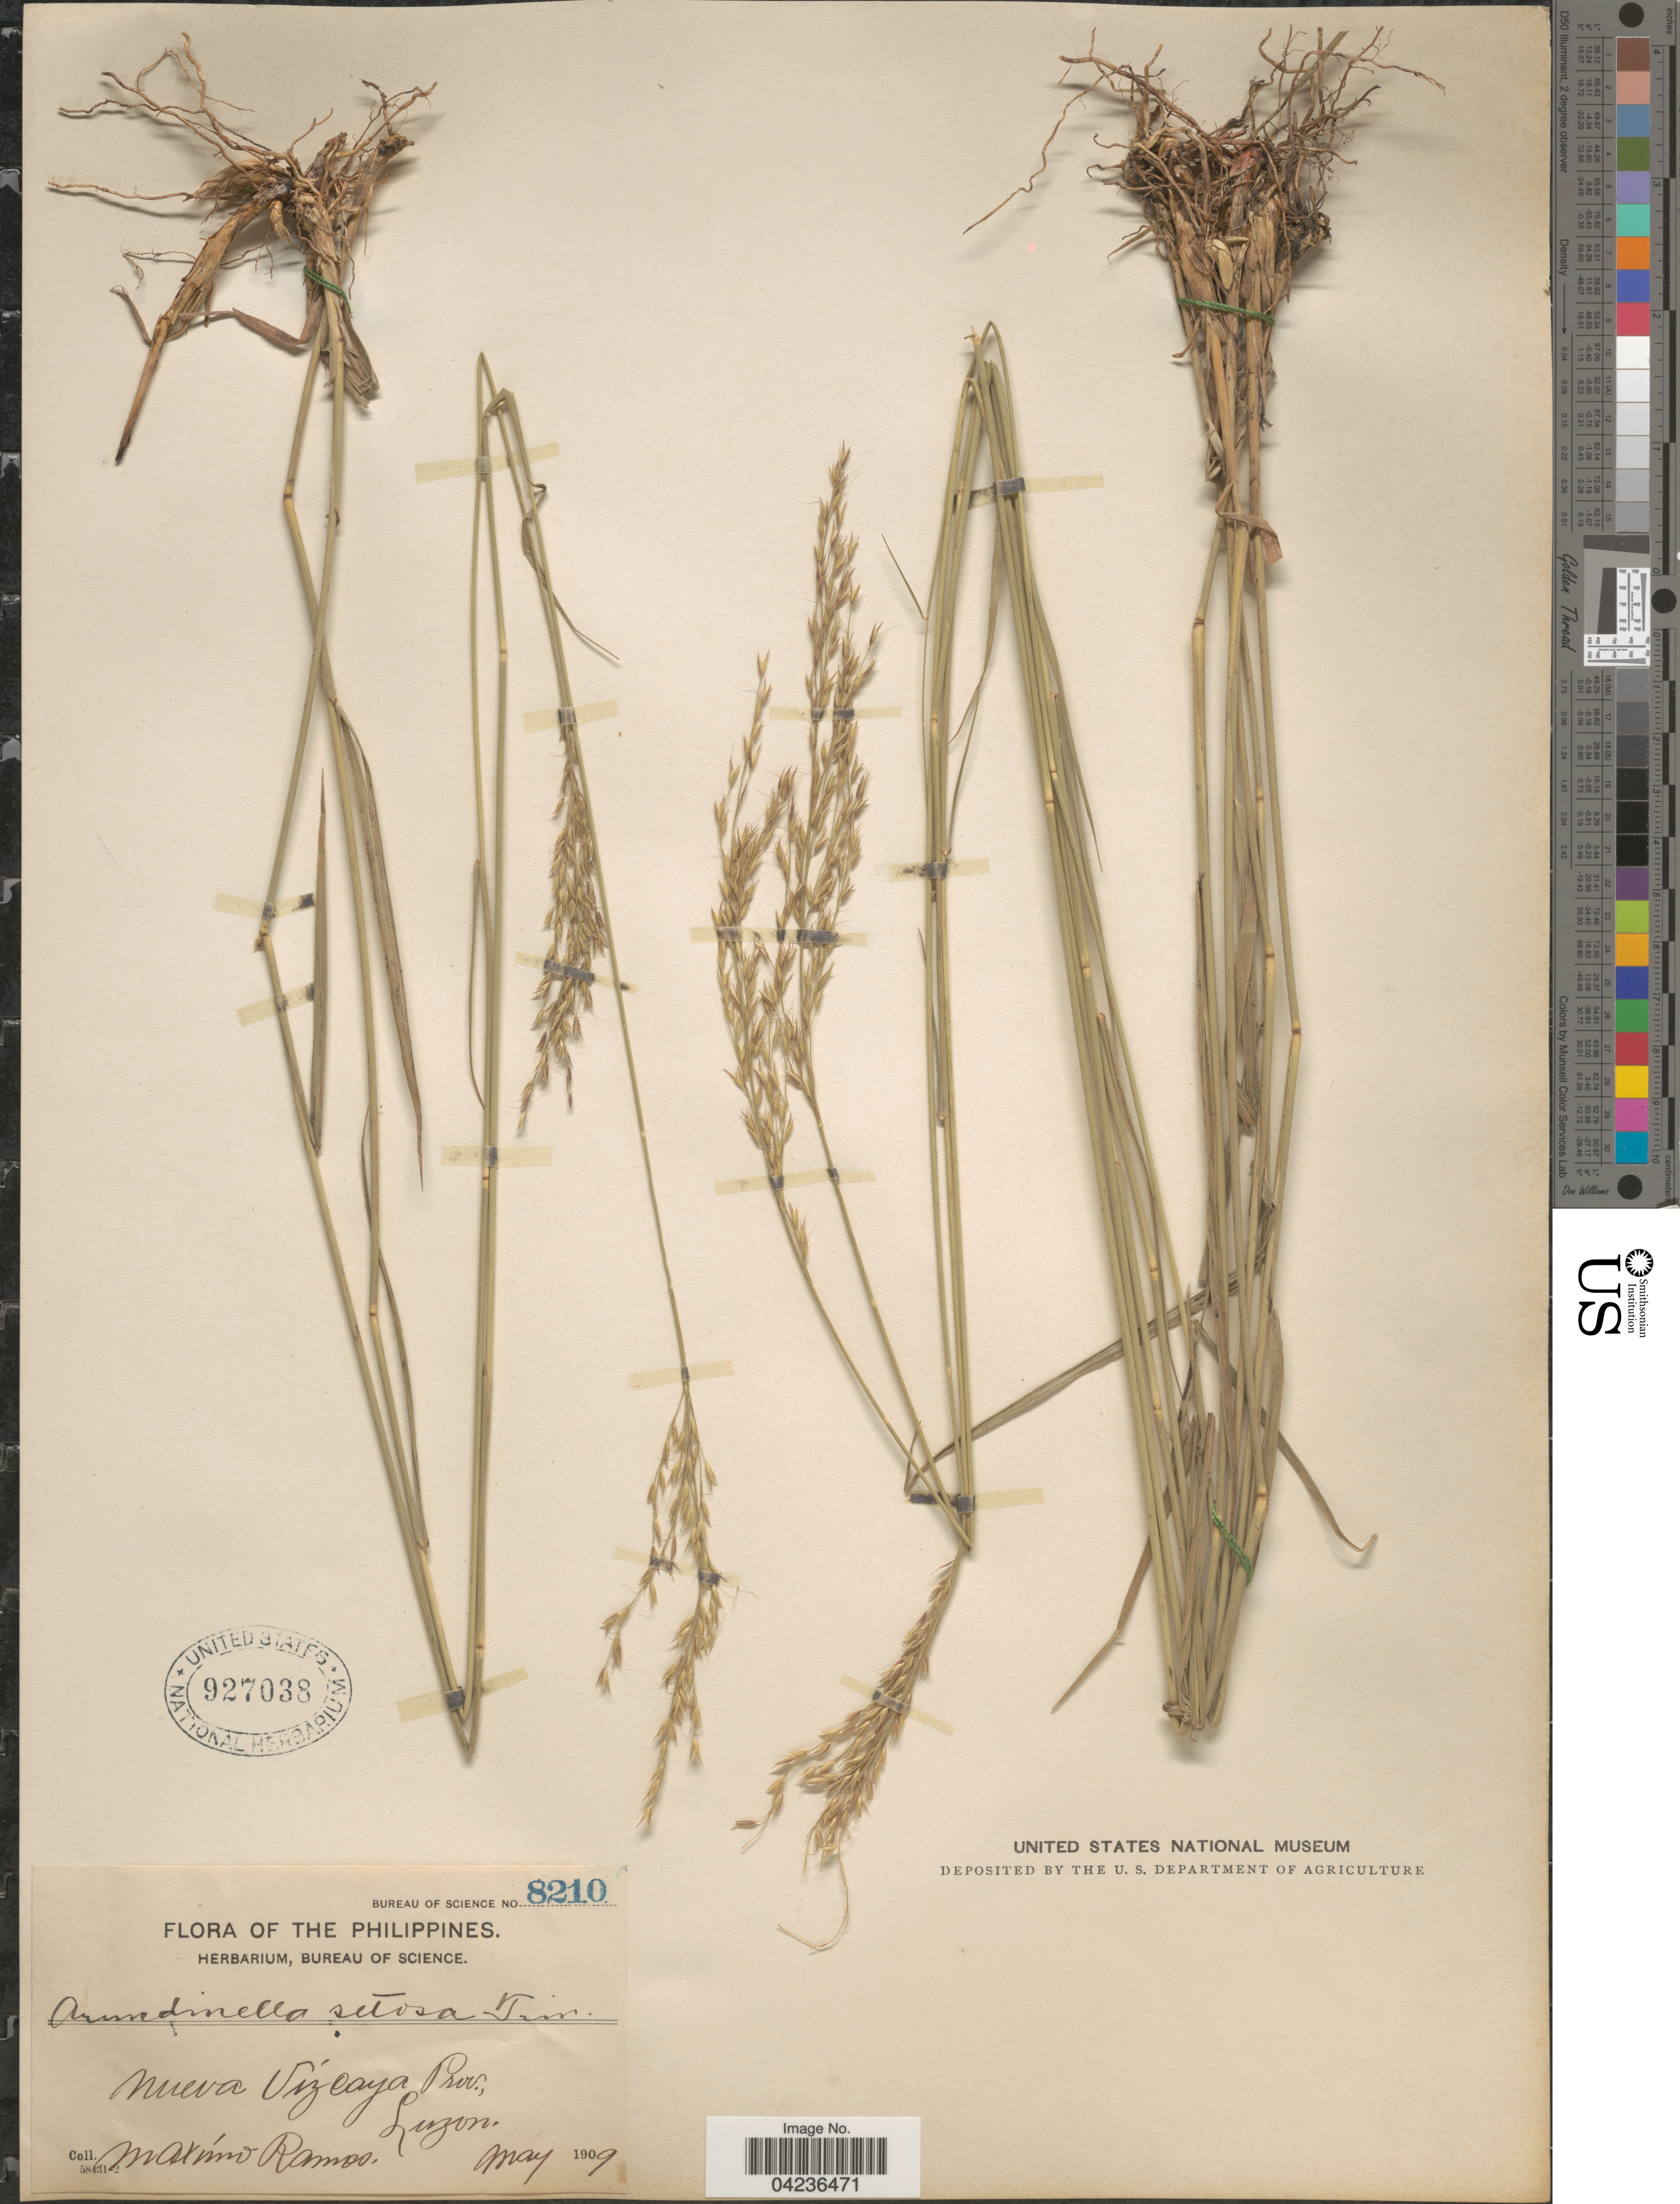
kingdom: Plantae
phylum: Tracheophyta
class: Liliopsida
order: Poales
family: Poaceae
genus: Arundinella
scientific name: Arundinella setosa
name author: Trin.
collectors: M. Ramos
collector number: Bureau of Science 8210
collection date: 1909-05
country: Philippines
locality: Nueva Vizcaya Prov., Luzon.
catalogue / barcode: US 927038